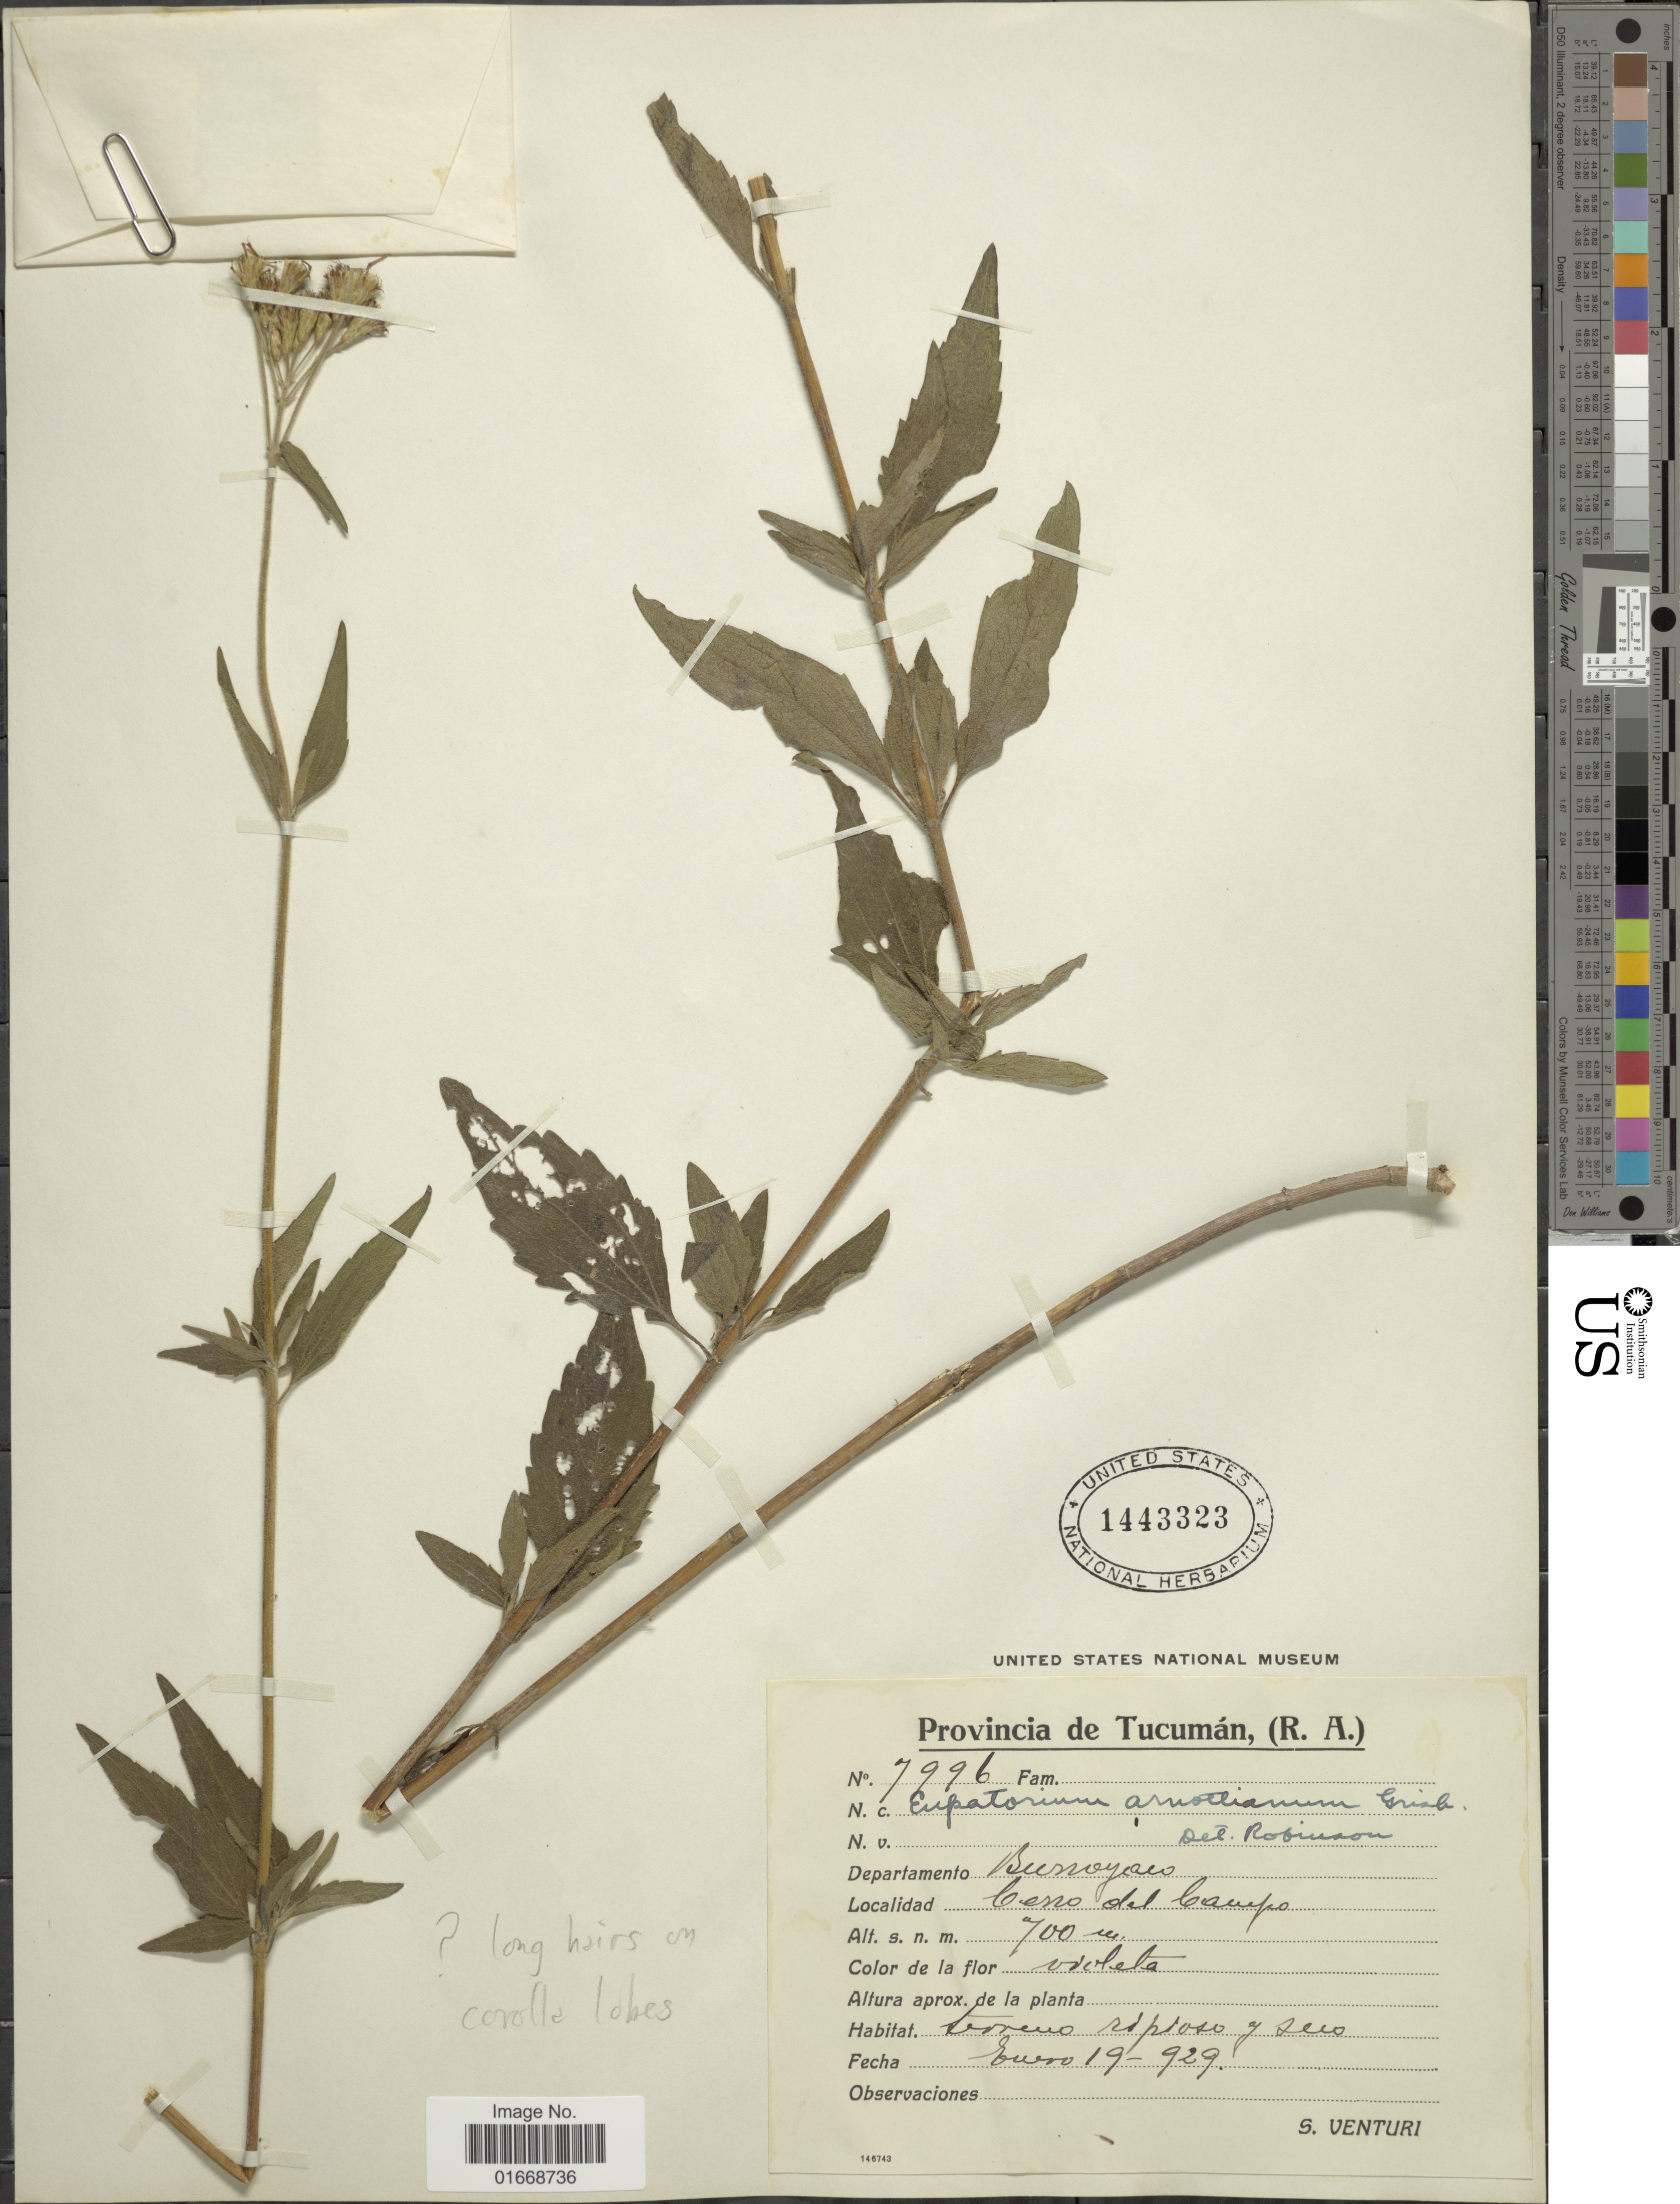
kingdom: Plantae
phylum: Tracheophyta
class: Magnoliopsida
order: Asterales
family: Asteraceae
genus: Chromolaena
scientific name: Chromolaena arnottiana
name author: (Griseb.) R.M. King & H. Rob.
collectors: S. Venturi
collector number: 7996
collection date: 1929-01-29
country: Argentina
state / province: Tucuman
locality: Provincia de Tucuman, (R. A. ), Departamento Burroyau, Cerro del Campo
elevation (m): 700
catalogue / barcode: US 1443323